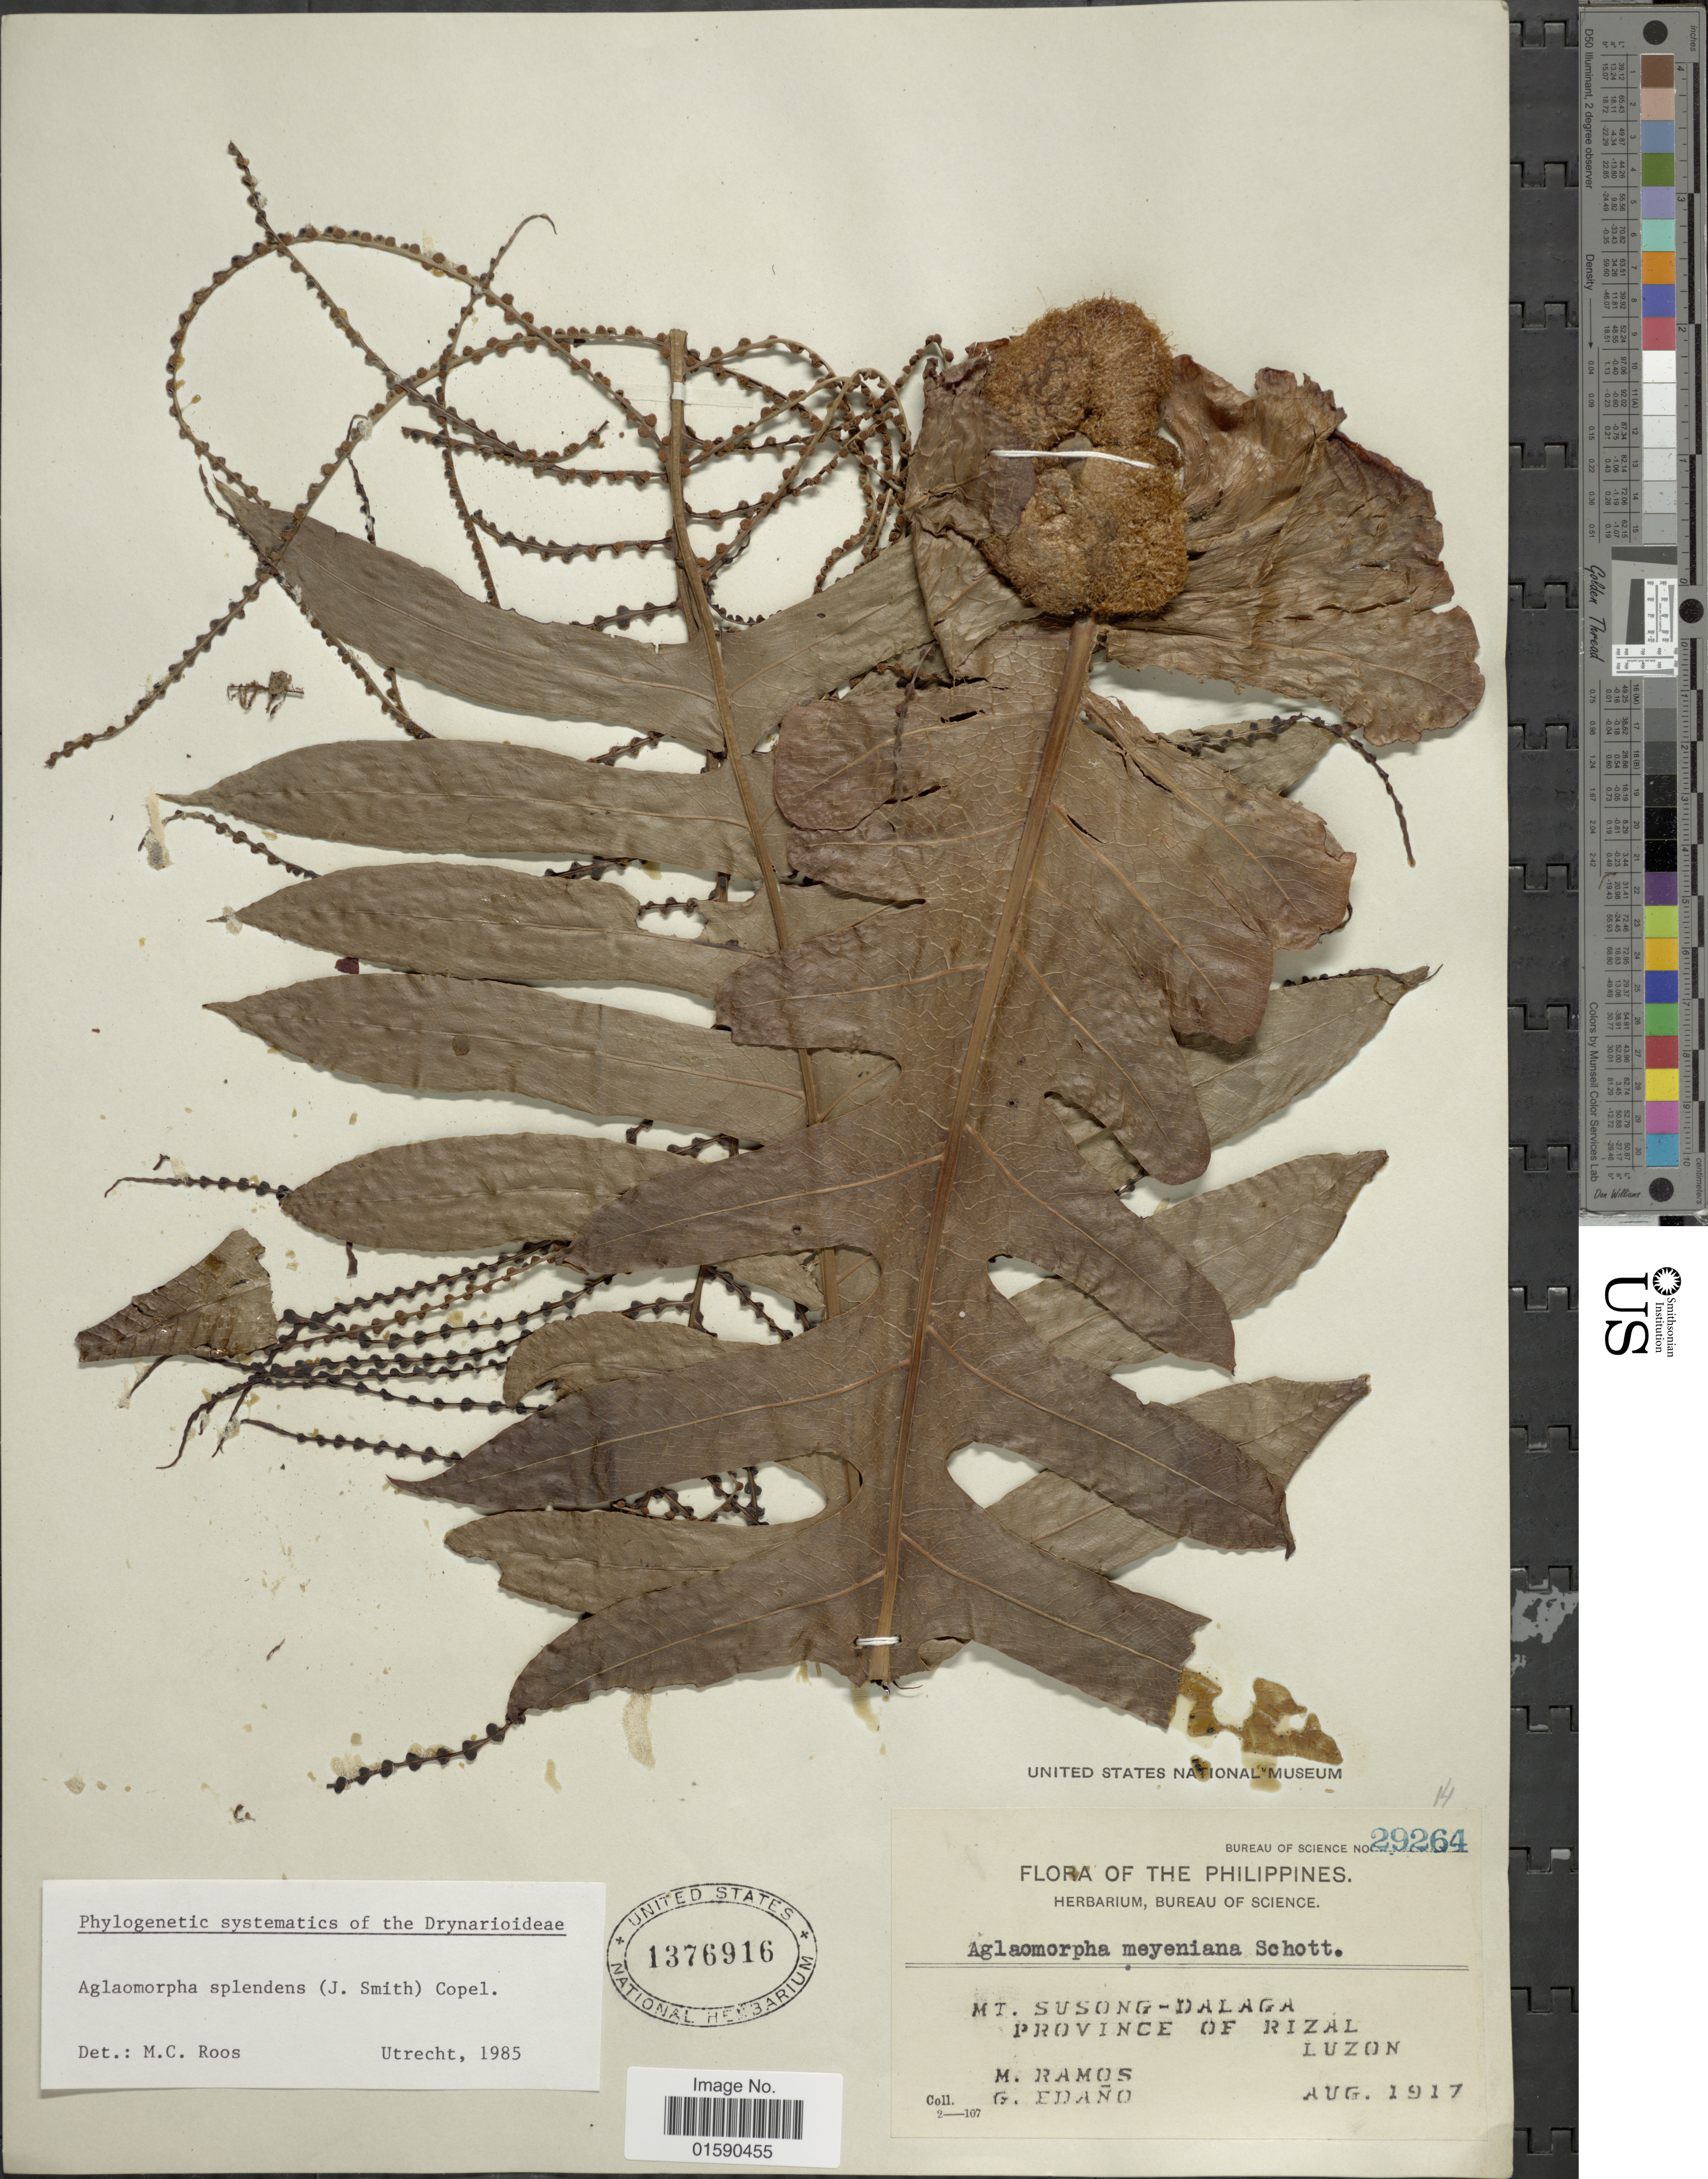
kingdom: Plantae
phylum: Tracheophyta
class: Polypodiopsida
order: Polypodiales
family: Polypodiaceae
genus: Aglaomorpha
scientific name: Aglaomorpha splendens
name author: (J. Sm.) Copel.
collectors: M. Ramos & G. Edaño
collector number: Bureau of Science 29264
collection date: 1917-08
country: Philippines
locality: Mt. Susong-Dalanga. Province of Rizal, Luzon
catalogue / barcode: US 1376916